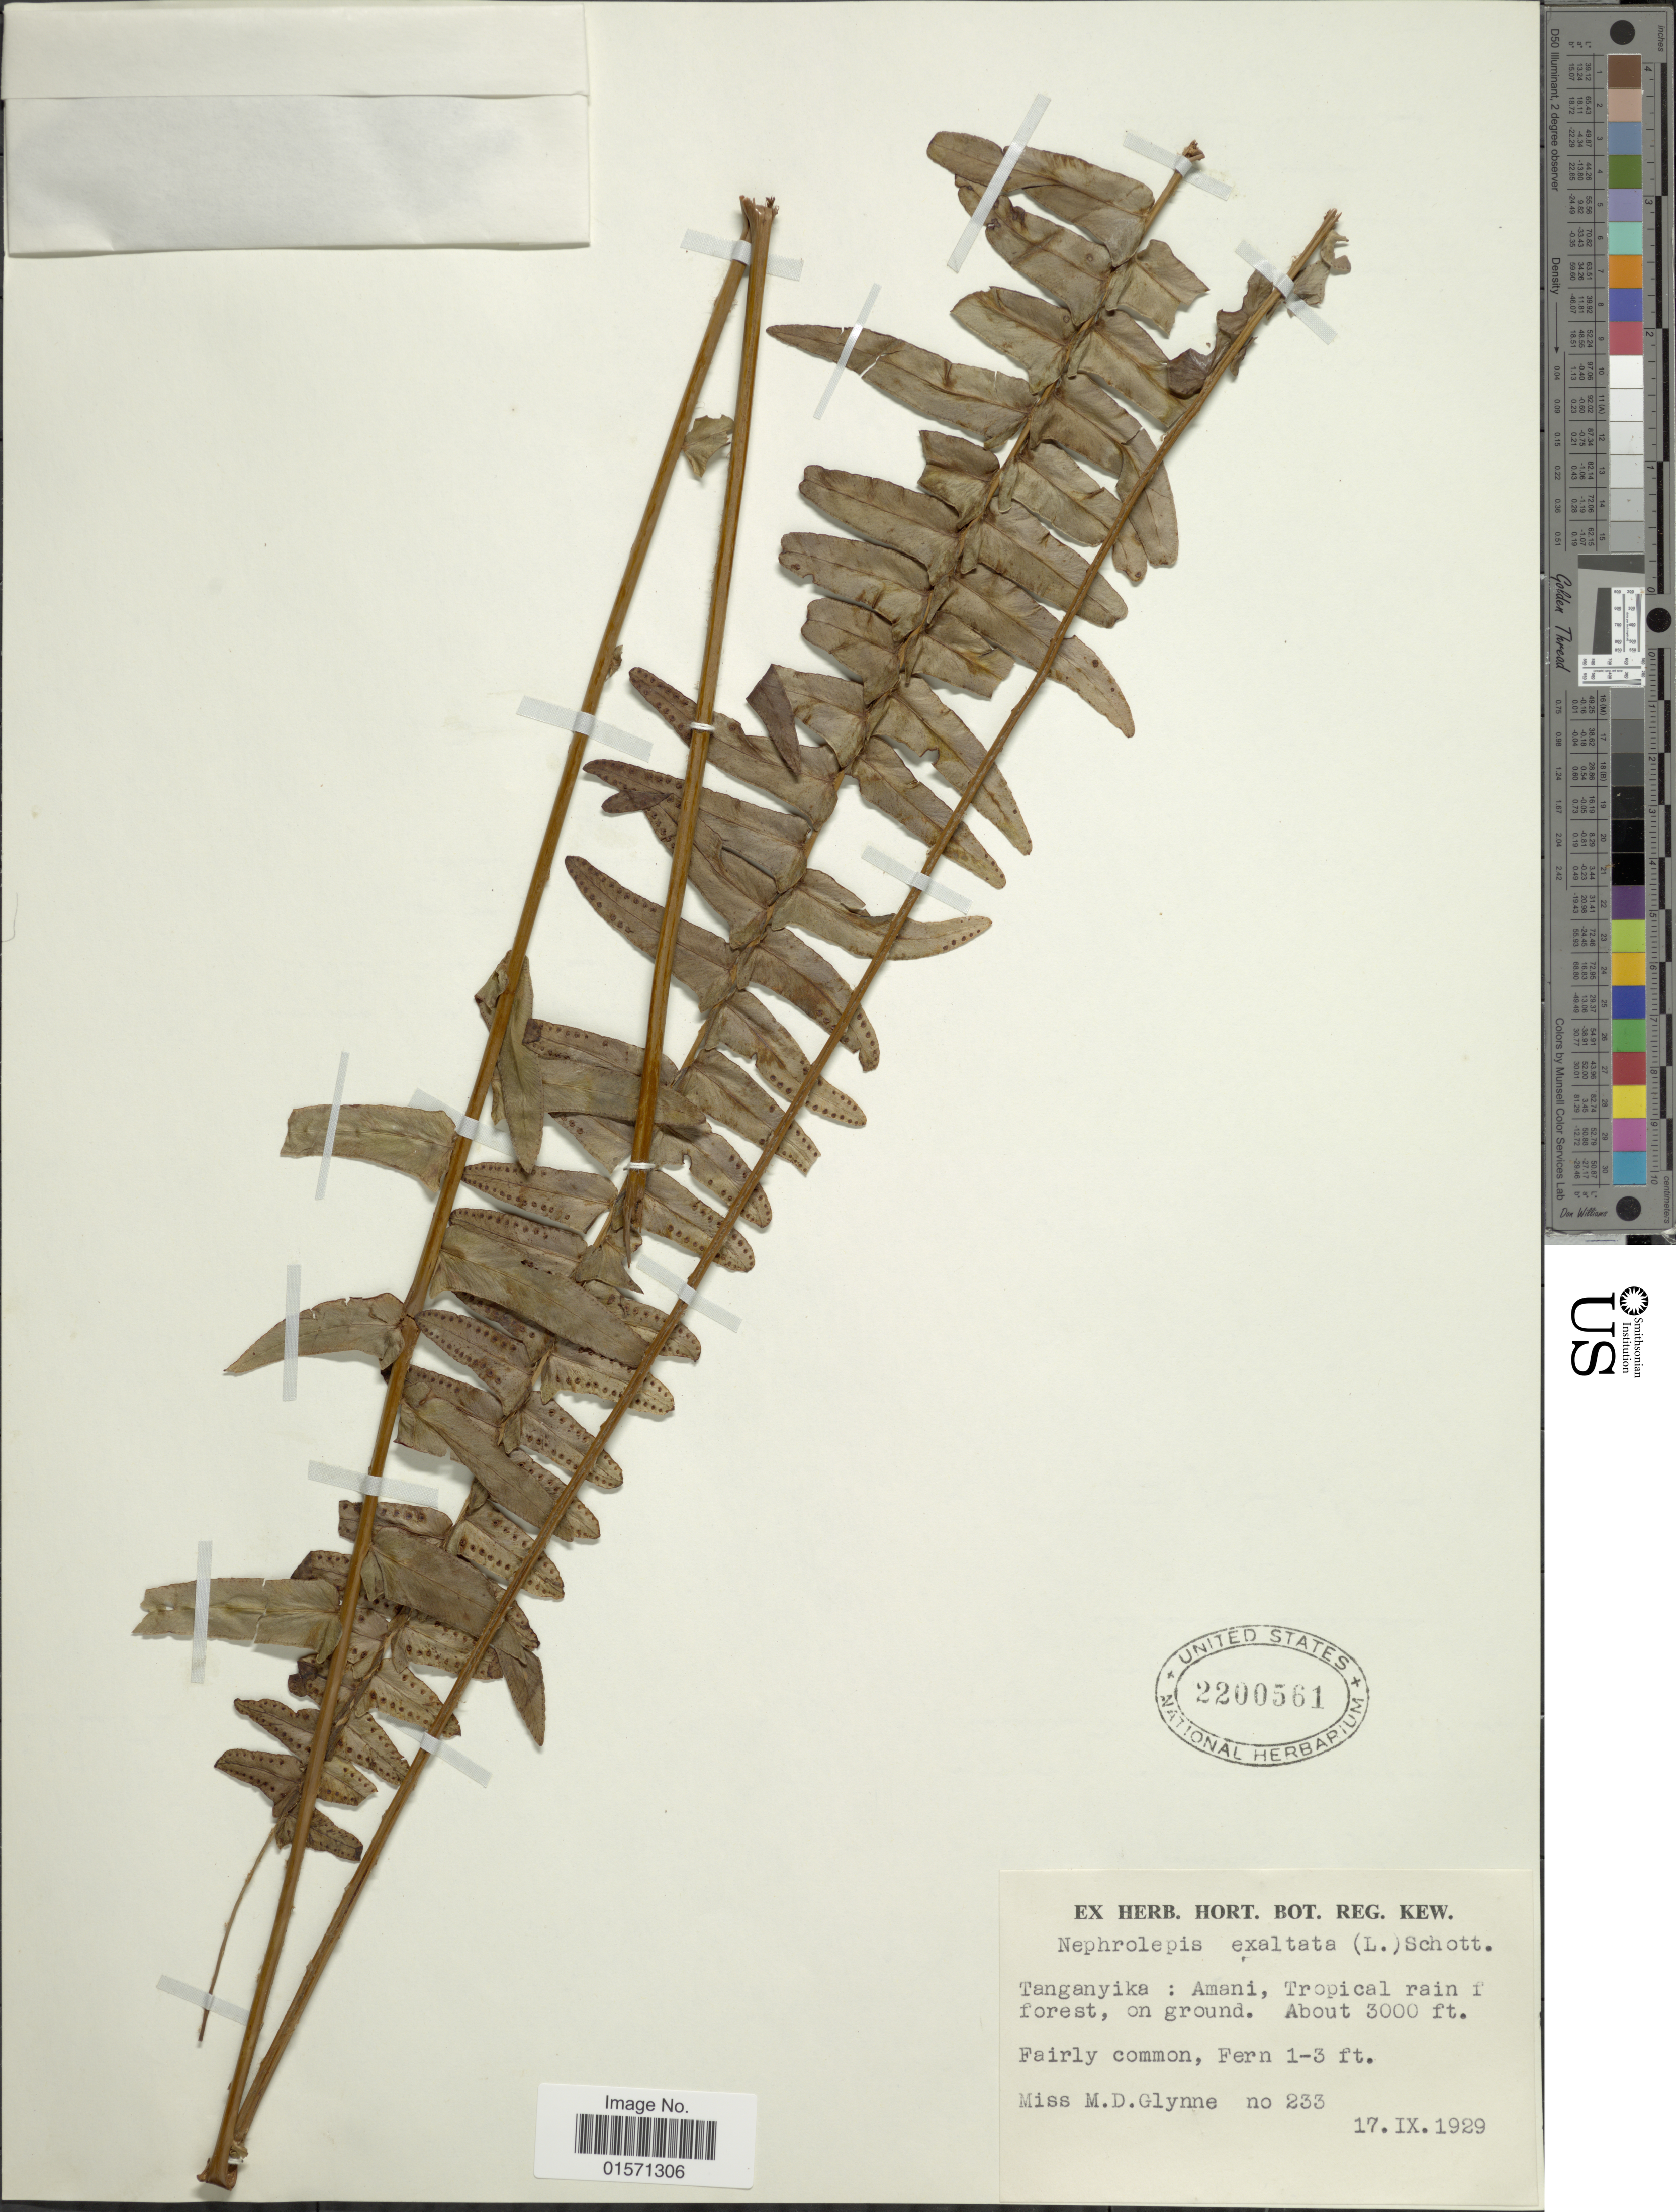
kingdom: Plantae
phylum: Tracheophyta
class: Polypodiopsida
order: Polypodiales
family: Nephrolepidaceae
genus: Nephrolepis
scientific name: Nephrolepis exaltata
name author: (L.) Schott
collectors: M. McGlynn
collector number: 233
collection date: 1929-09-17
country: Tanzania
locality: Tanganyika: Amani, Tropical rain forest, on ground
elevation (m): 914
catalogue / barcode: US 2200561